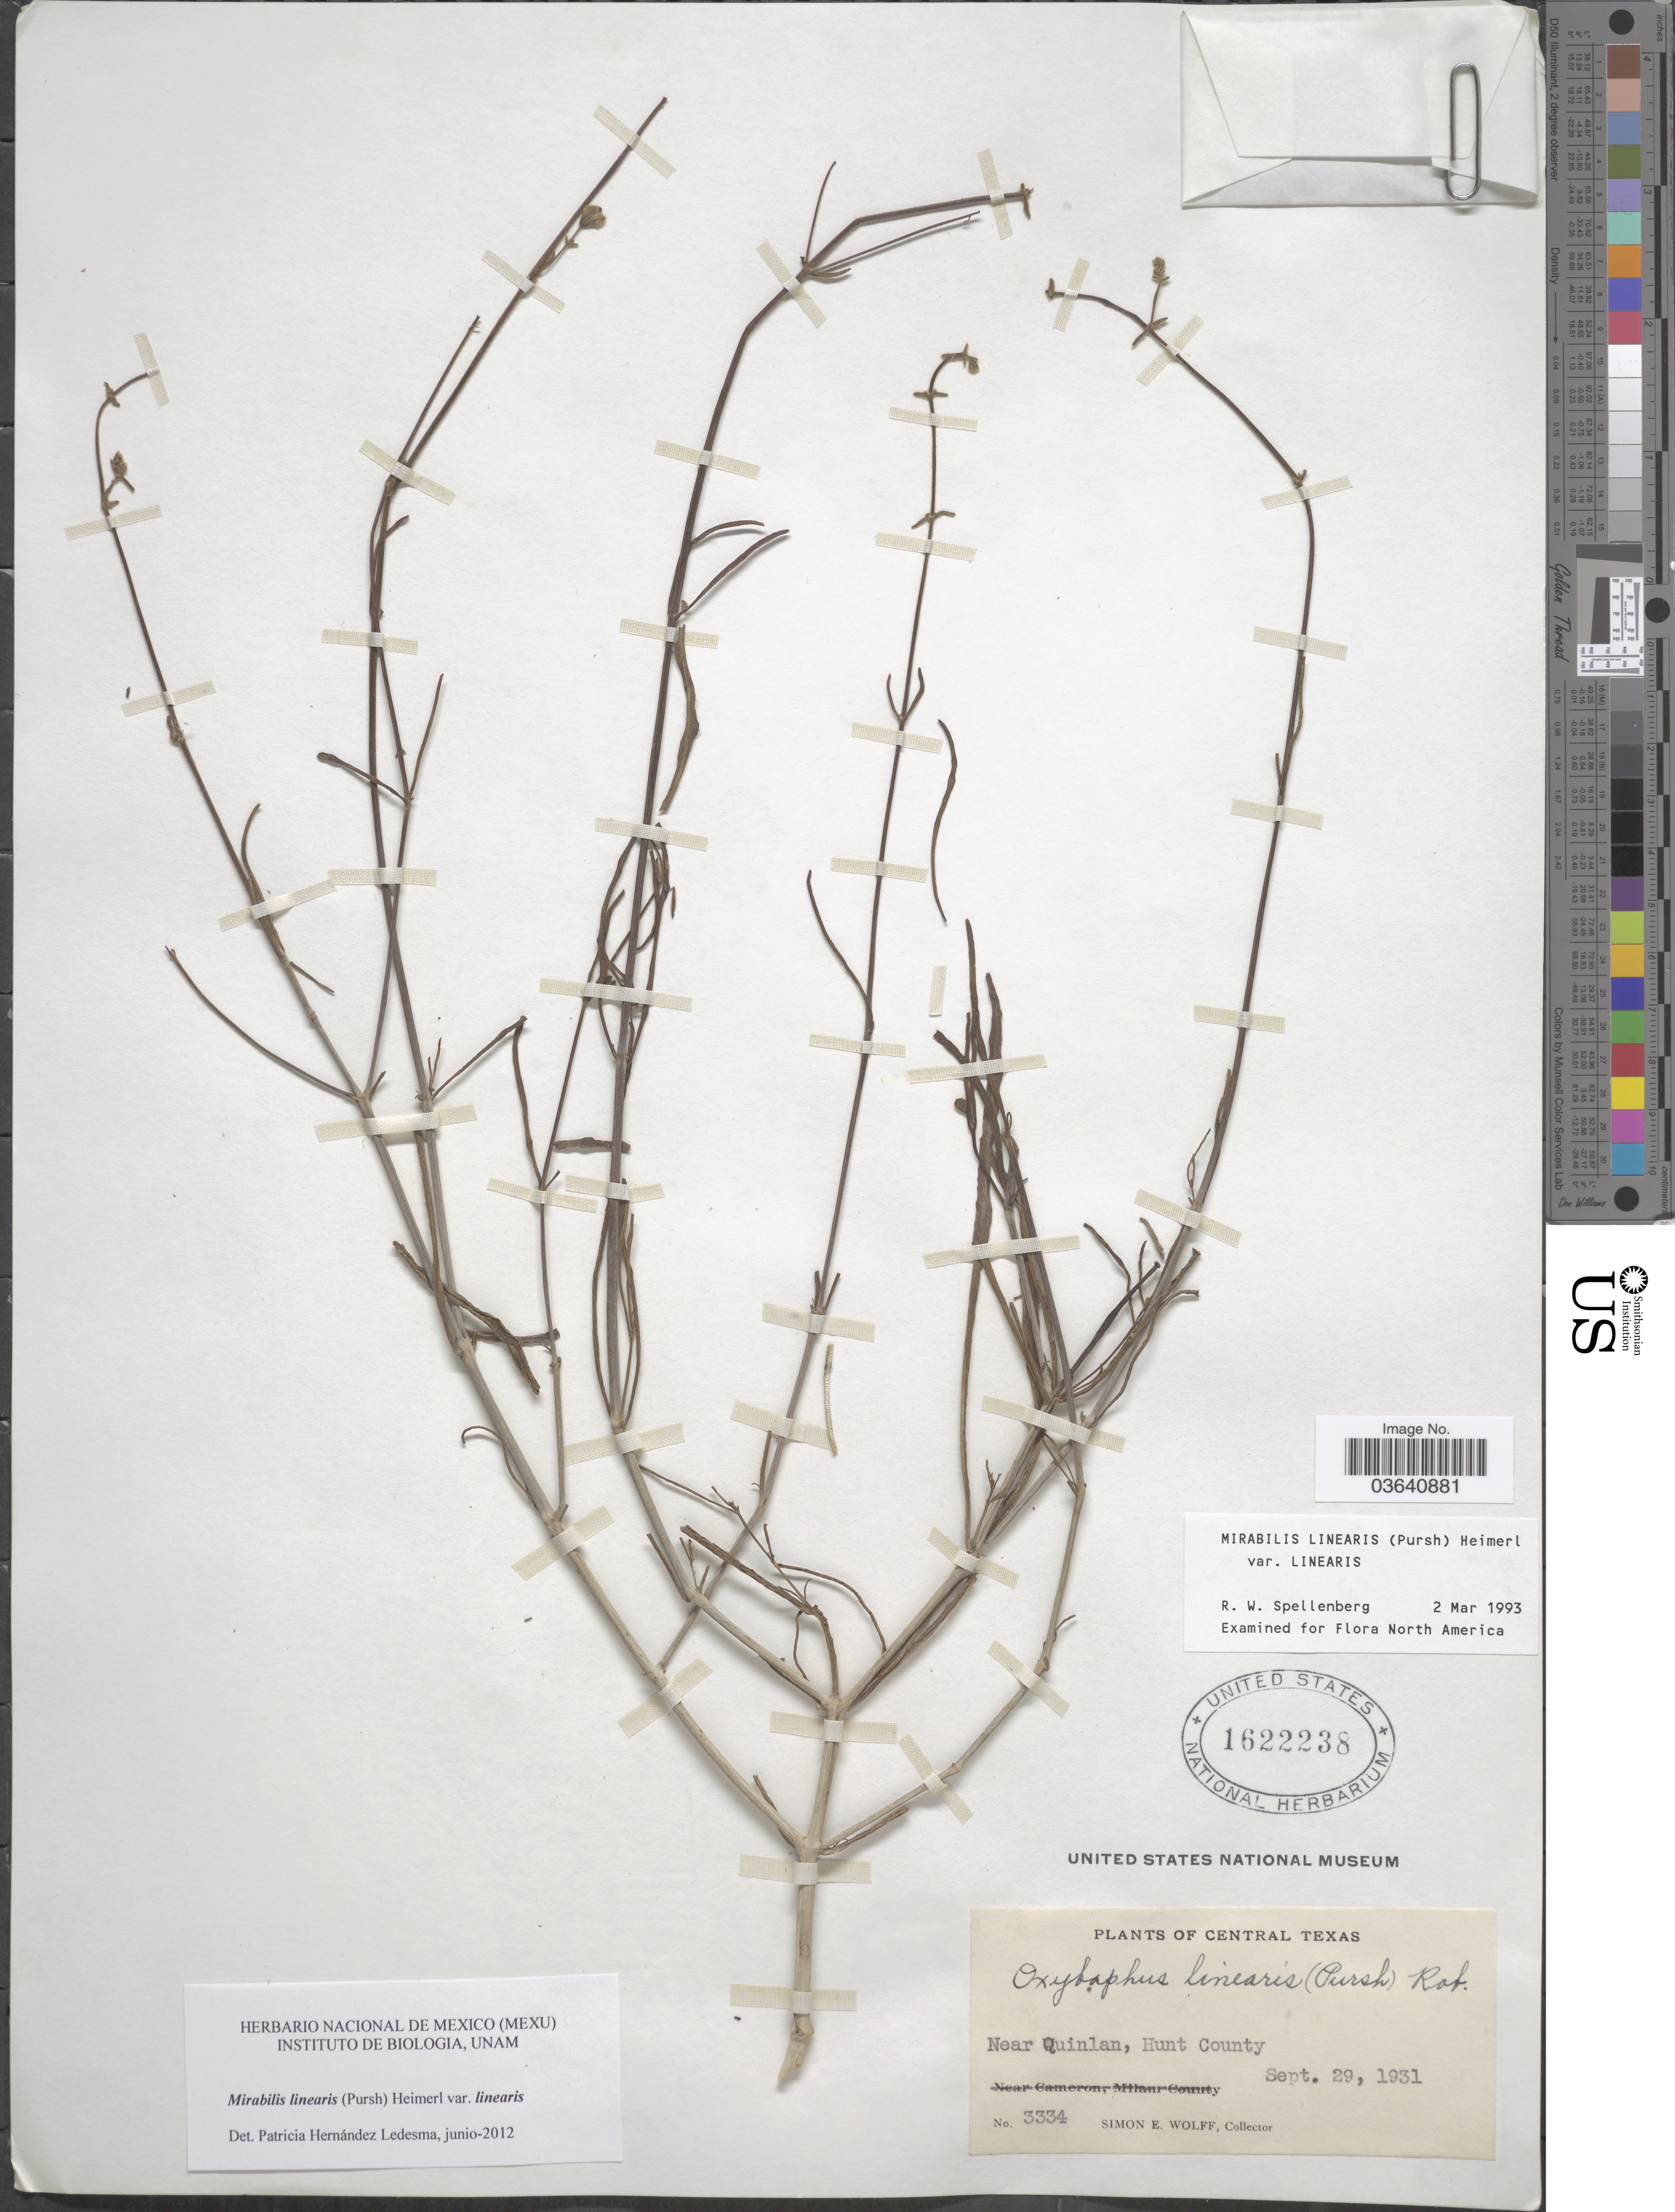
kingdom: Plantae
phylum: Tracheophyta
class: Magnoliopsida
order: Caryophyllales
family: Nyctaginaceae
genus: Mirabilis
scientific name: Mirabilis linearis var. linearis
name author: (Pursh) Heimerl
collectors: S. E. Wolff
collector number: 3334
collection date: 1931-09-29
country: United States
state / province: Texas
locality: Central Texas. Near Quinlan, Hunt County.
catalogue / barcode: US 1622238